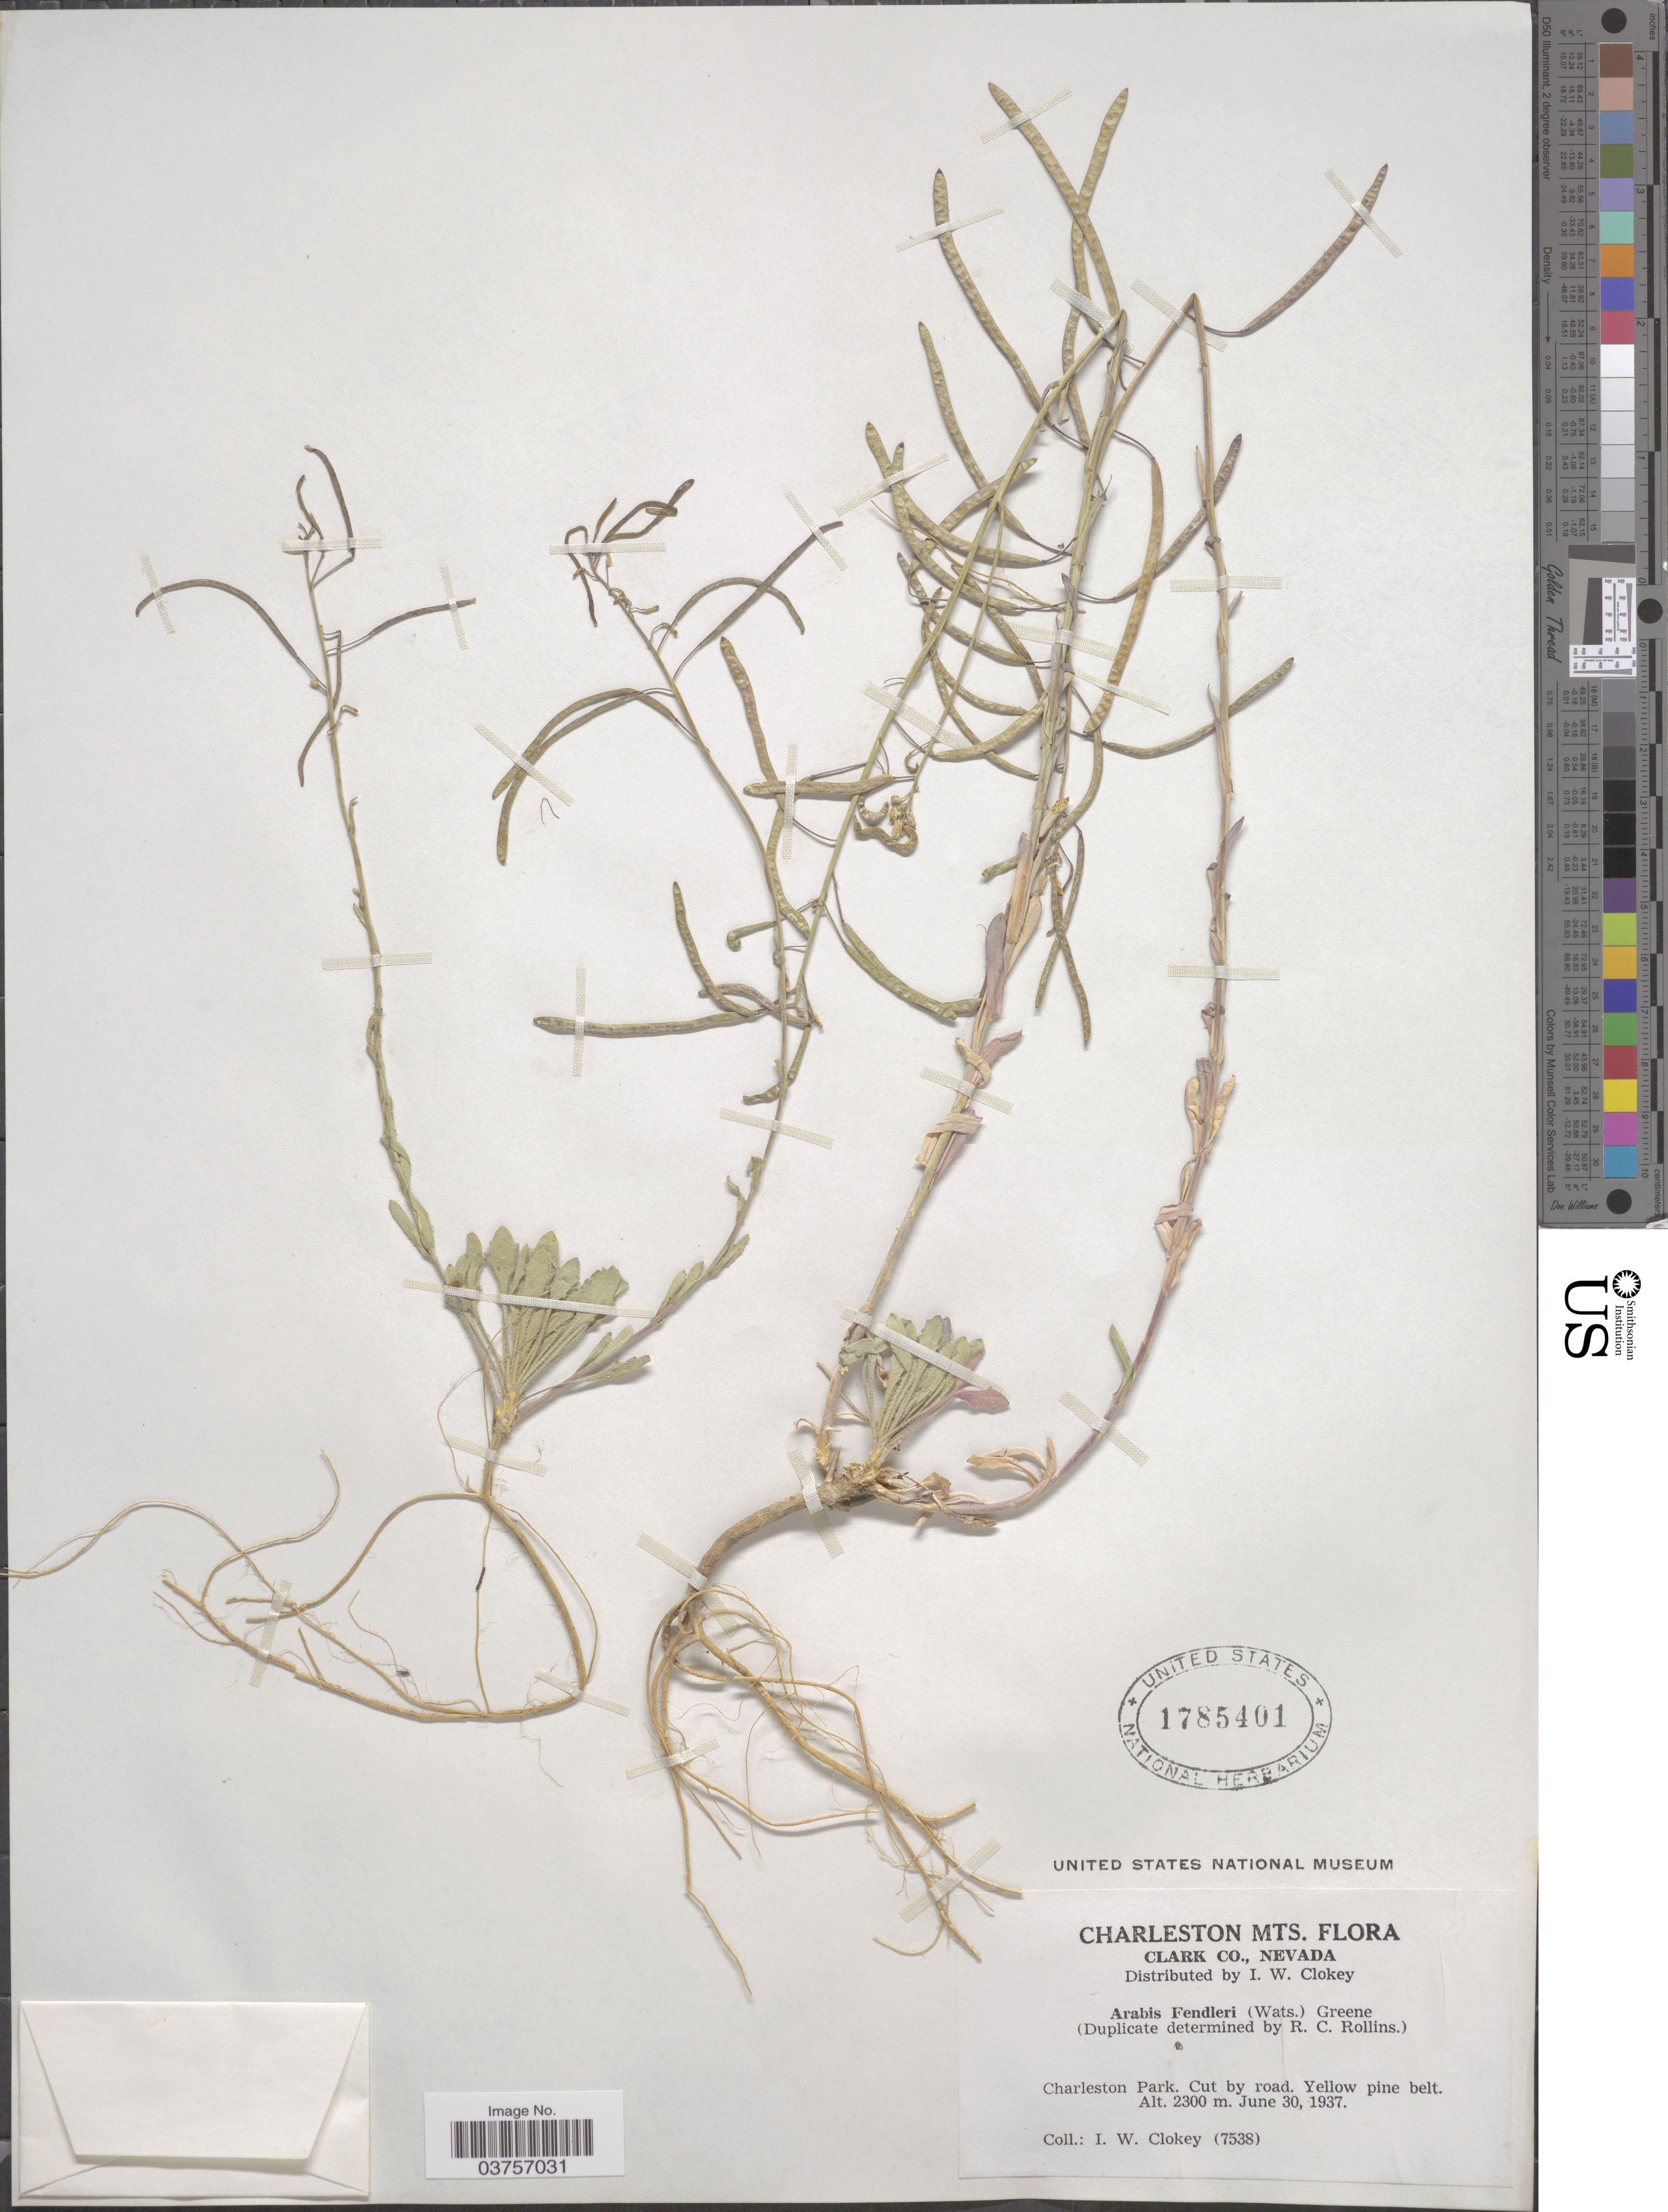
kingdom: Plantae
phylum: Tracheophyta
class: Magnoliopsida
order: Brassicales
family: Brassicaceae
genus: Arabis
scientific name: Arabis fendleri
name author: (S. Watson) Greene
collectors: I. W. Clokey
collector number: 7538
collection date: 1937-06-30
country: United States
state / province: Nevada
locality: Charleston Mts. Clark Co. Charleston Park.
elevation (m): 2300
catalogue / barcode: US 1785401